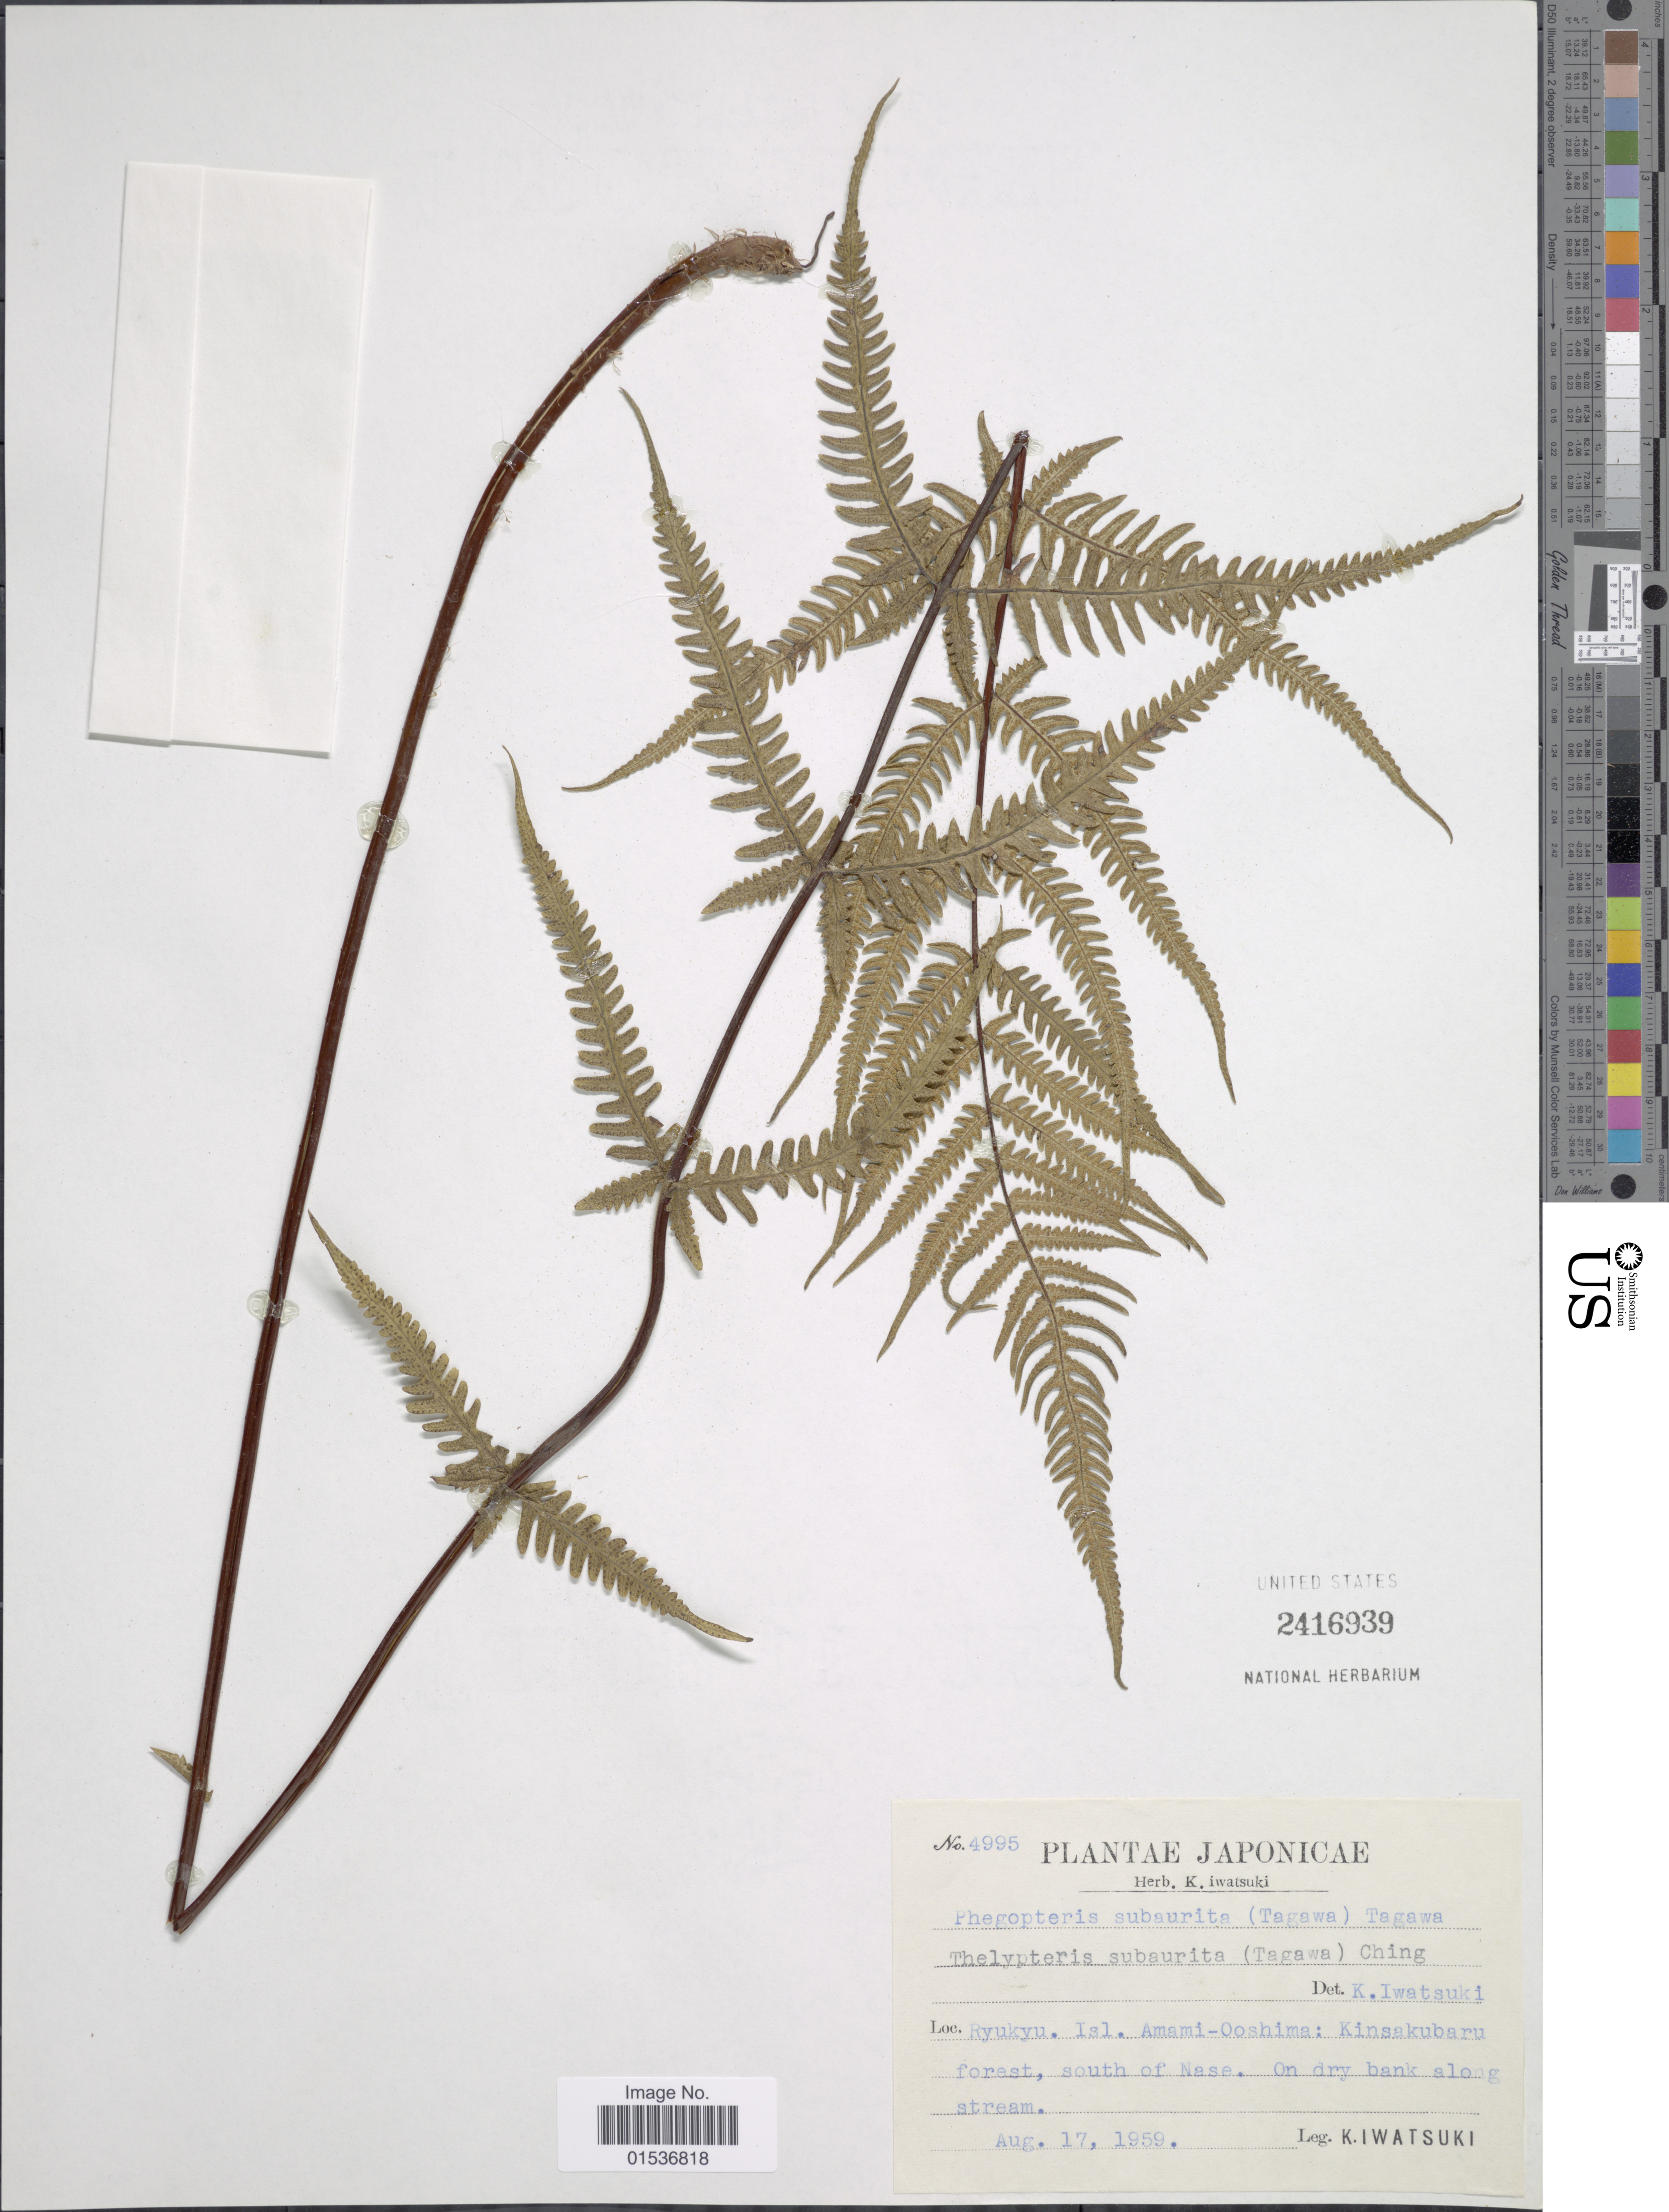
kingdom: Plantae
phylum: Tracheophyta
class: Polypodiopsida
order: Polypodiales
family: Thelypteridaceae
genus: Pseudophegopteris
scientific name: Pseudophegopteris subaurita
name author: (Tagawa) Ching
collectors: K. Iwatsuki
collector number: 4995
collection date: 1959-08-17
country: Japan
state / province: Okinawa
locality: Japonicae, Ryukyu. Isl. Amami-Ooshima: Kinsakubaru forest, south of Nase.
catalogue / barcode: US 2416939